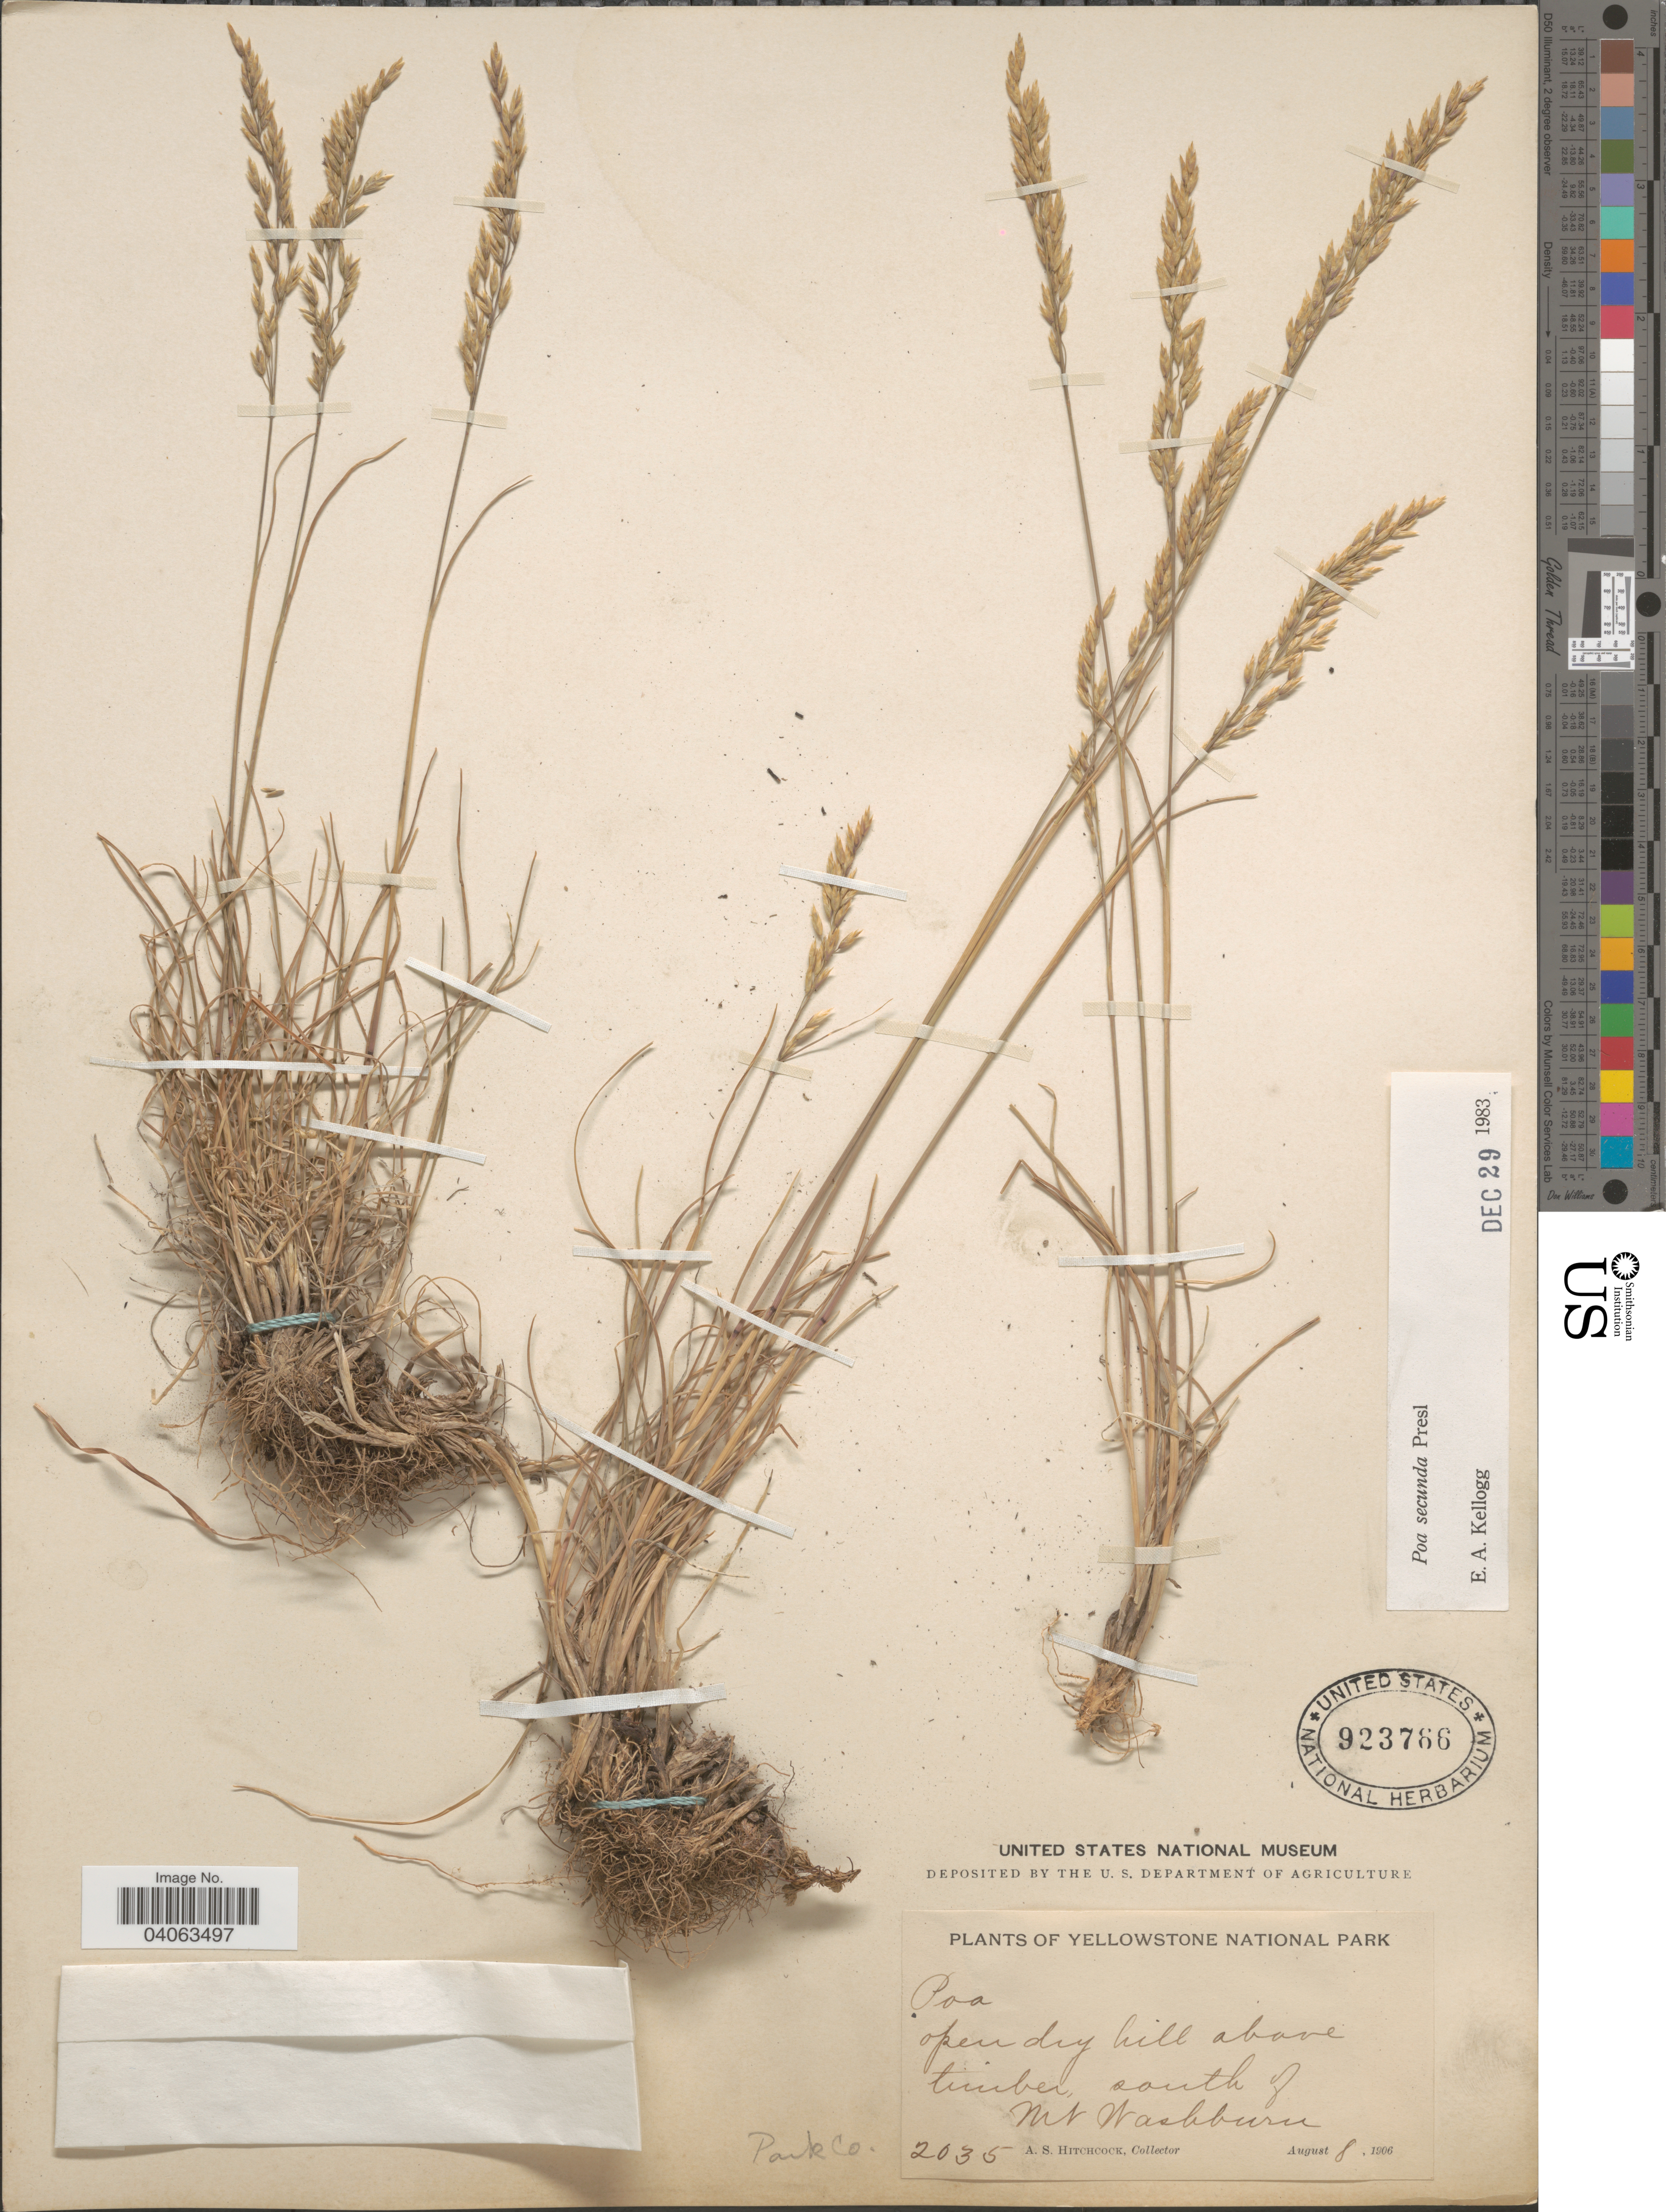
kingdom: Plantae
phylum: Tracheophyta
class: Liliopsida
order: Poales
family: Poaceae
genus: Poa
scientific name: Poa secunda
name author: J. Presl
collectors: A. S. Hitchcock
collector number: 2035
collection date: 1906-08-08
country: United States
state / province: Wyoming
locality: Yellowstone National Park. Above timber, south of Mt Washburn, Park Co.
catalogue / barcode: US 923766